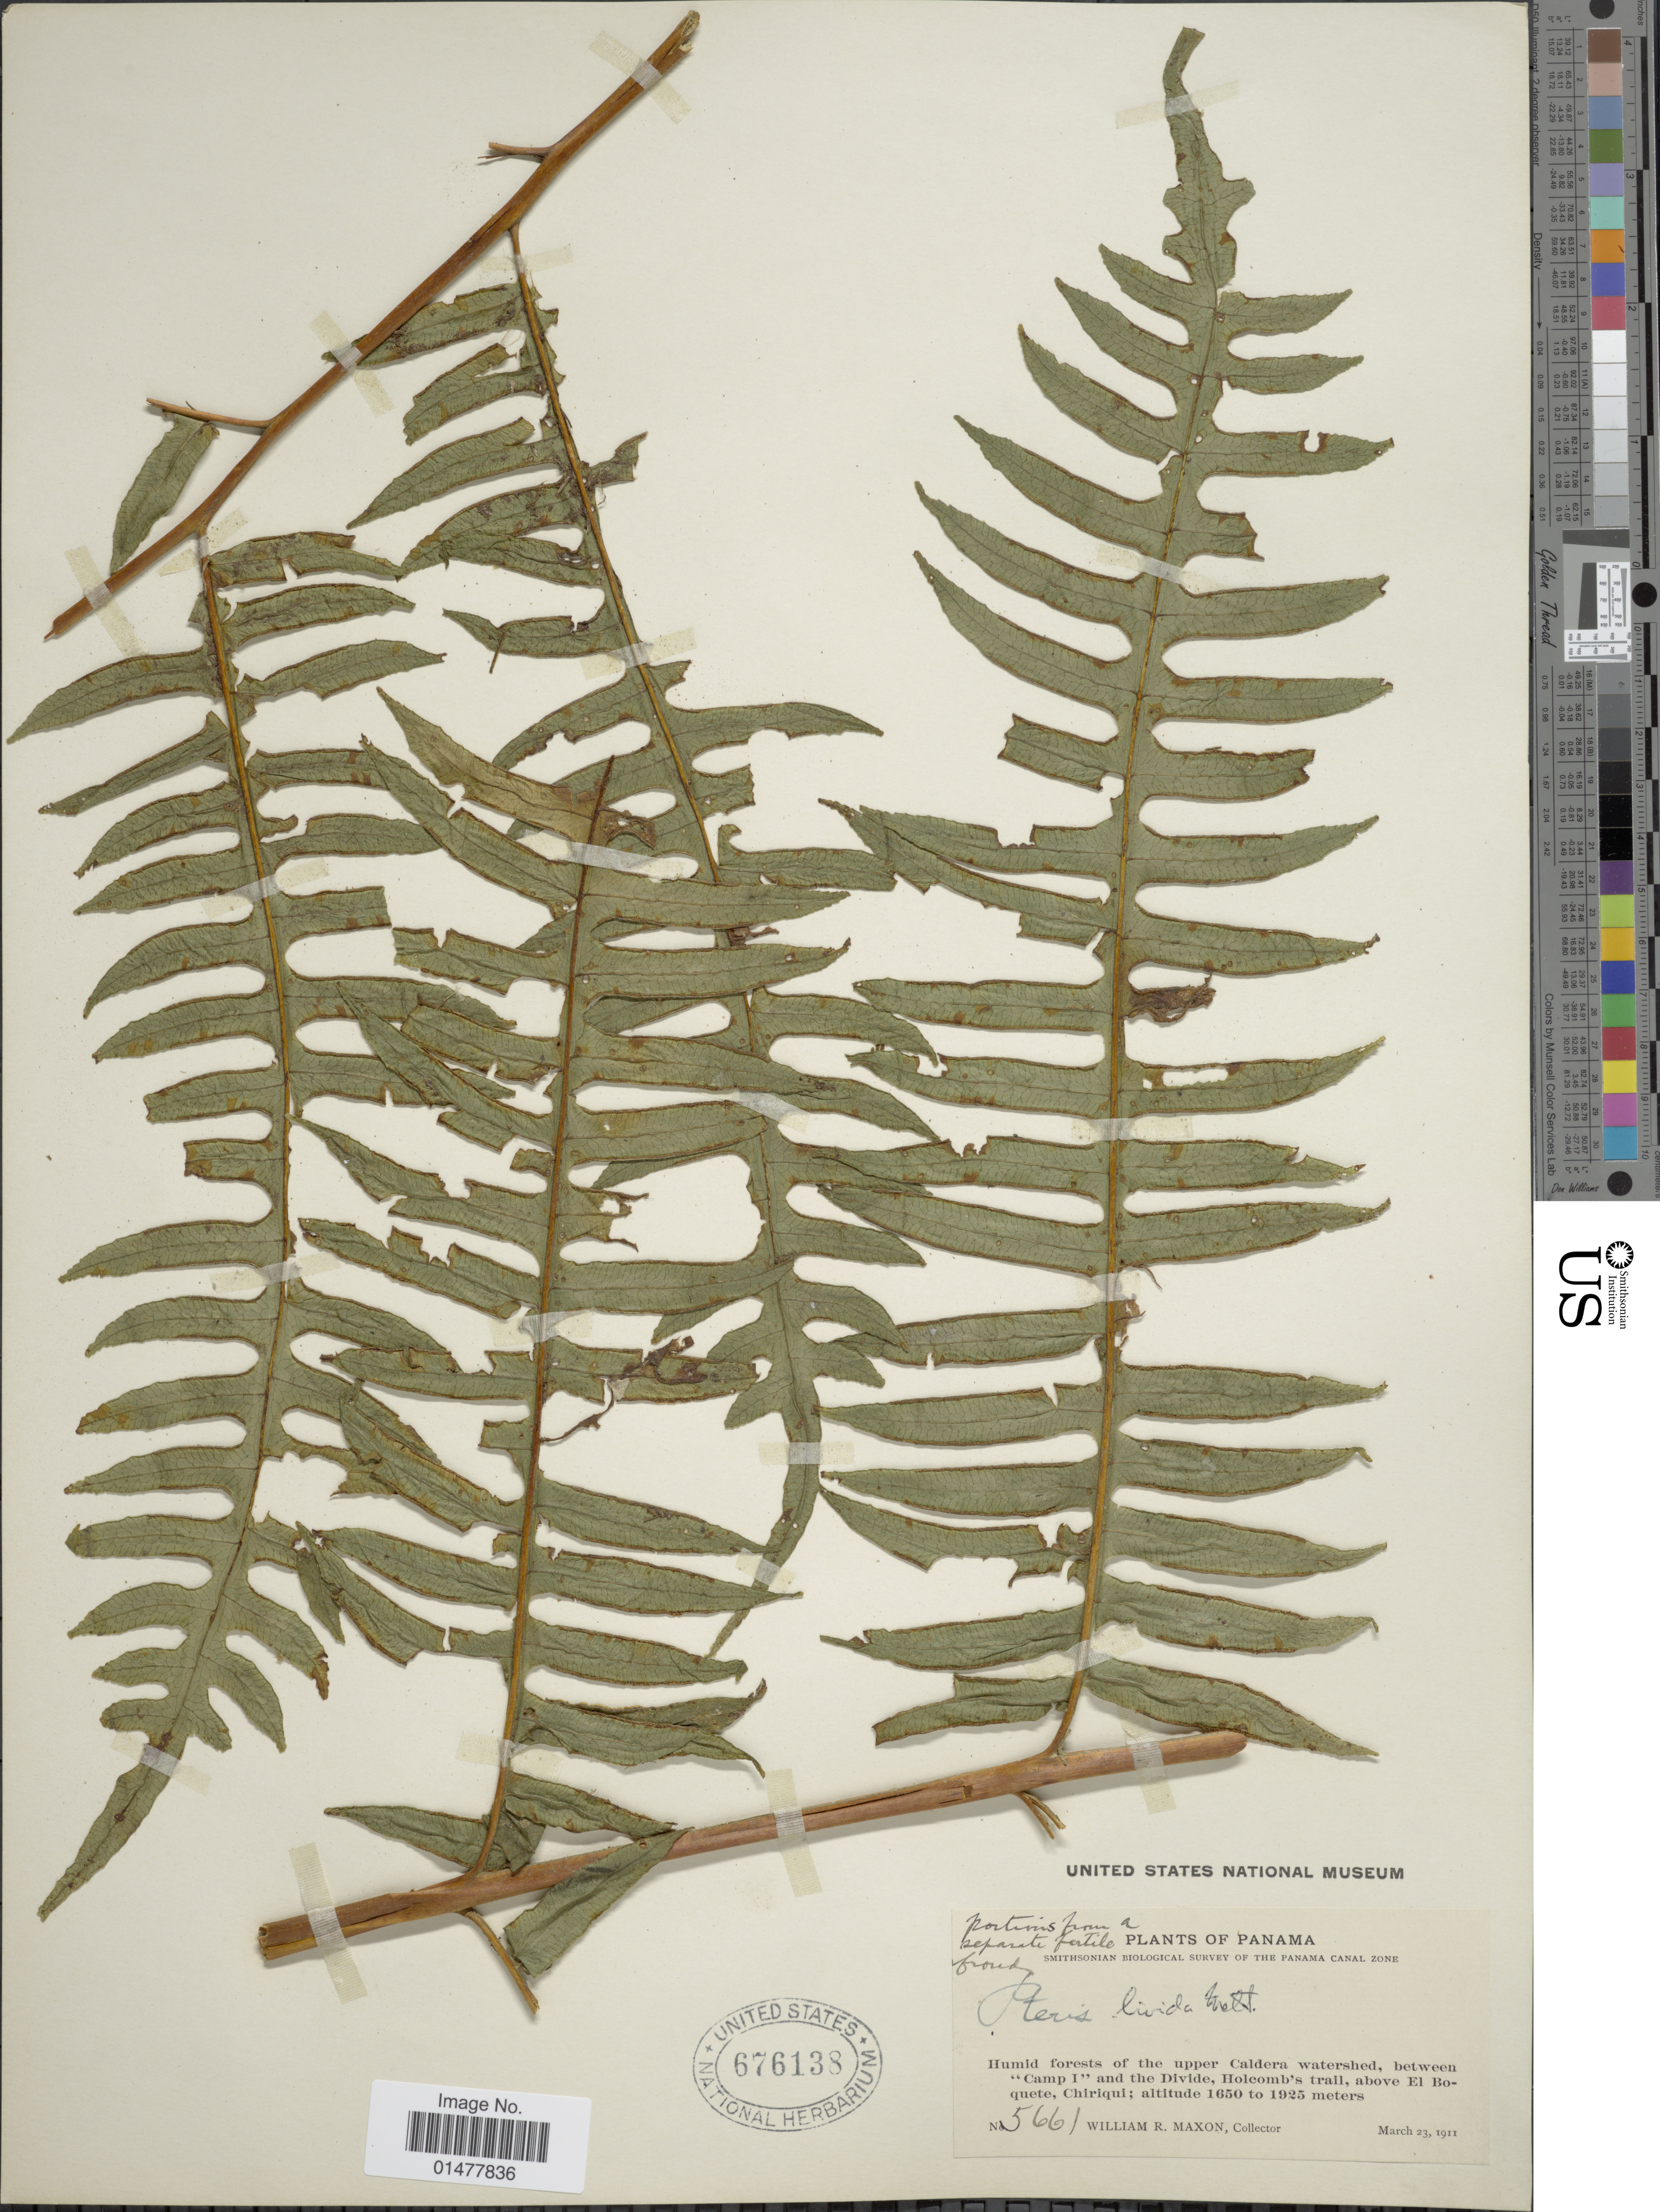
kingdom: Plantae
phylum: Tracheophyta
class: Polypodiopsida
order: Polypodiales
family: Pteridaceae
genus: Pteris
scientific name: Pteris navarrensis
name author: Christ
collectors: W. R. Maxon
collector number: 5661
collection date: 1911-03-23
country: Panama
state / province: Chiriqui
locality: Panama Canal Zone, humid forests of the upper Caldera watershed, between "Camp I"and the Divide, Holcomb's trail, above El Boquete.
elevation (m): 1650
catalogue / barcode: US 676138